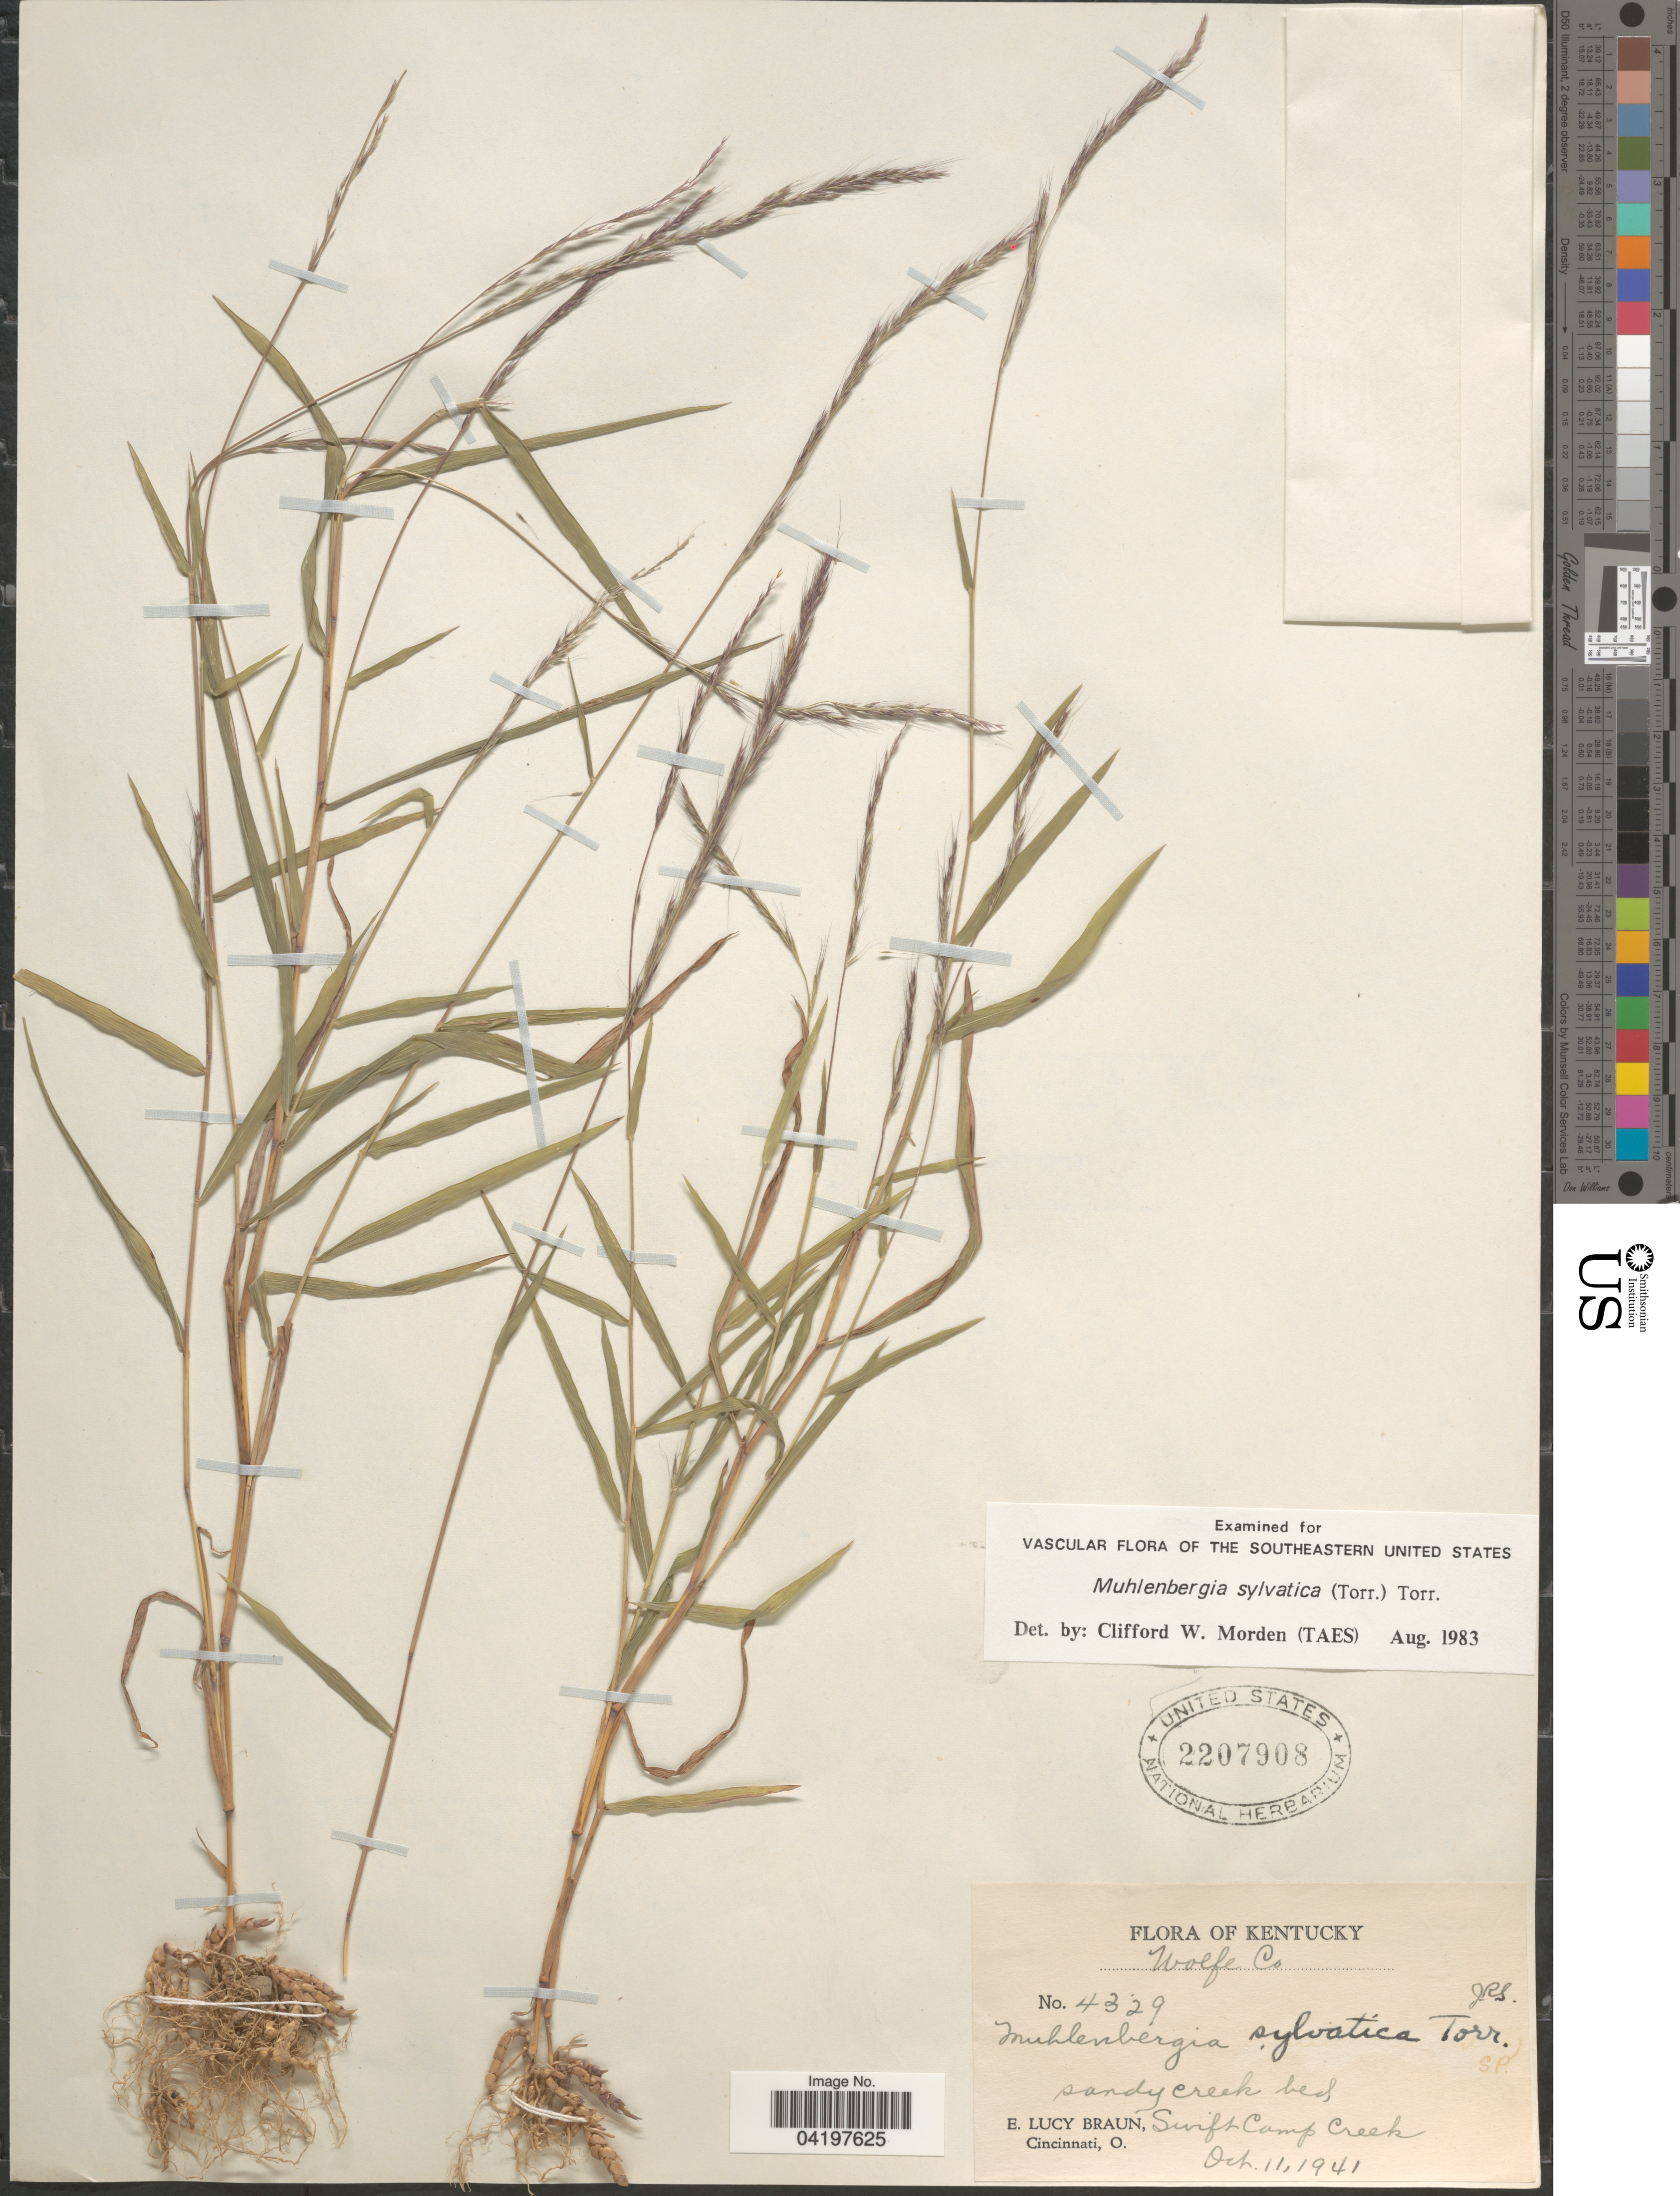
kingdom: Plantae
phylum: Tracheophyta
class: Liliopsida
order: Poales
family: Poaceae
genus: Muhlenbergia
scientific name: Muhlenbergia sylvatica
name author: (Torr.) Torr. ex A. Gray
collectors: E. L. Braun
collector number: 4329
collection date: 1941-10-11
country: United States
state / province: Kentucky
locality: Wolfe Co. Swift Camp Creek.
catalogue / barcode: US 2207908